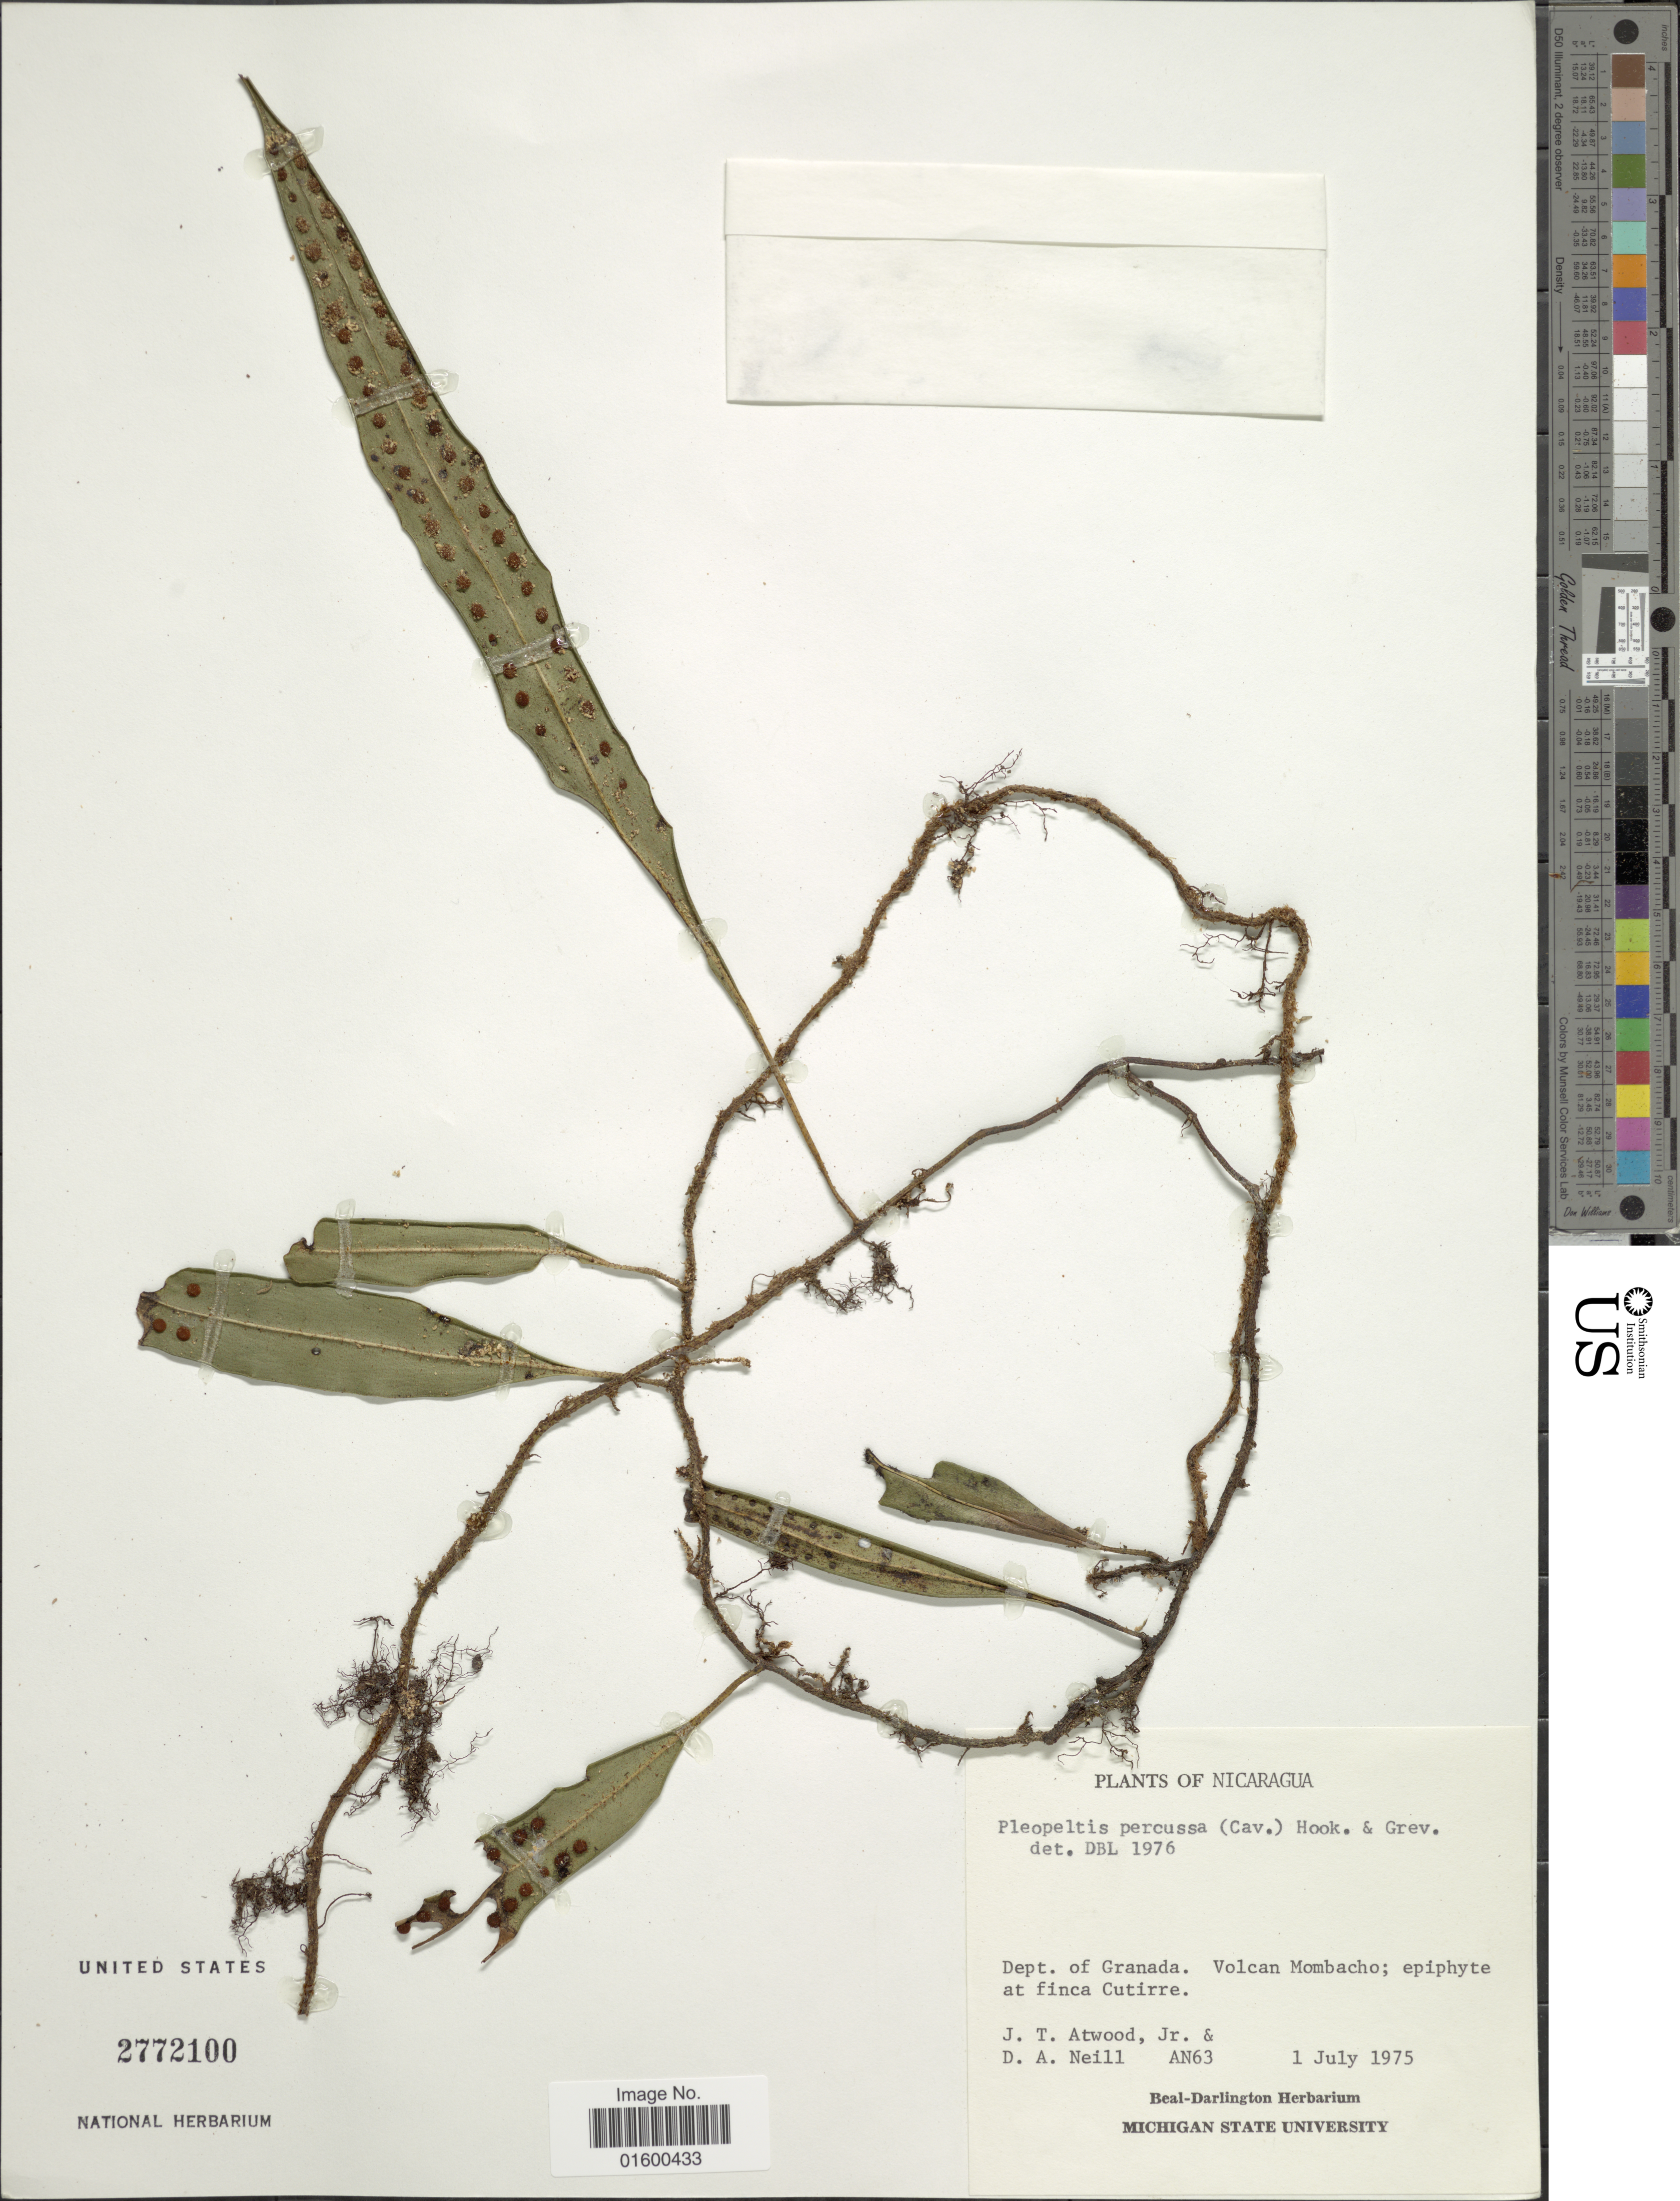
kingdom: Plantae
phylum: Tracheophyta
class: Polypodiopsida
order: Polypodiales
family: Polypodiaceae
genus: Microgramma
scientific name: Microgramma percussa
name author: (Cav.) de la Sota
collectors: J. T. Atwood & D. A. Neill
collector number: AN63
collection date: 1975-07-01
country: Nicaragua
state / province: Granada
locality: Dept. of Granada, Volcan Mombacho, at finca Cutirre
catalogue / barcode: US 2772100